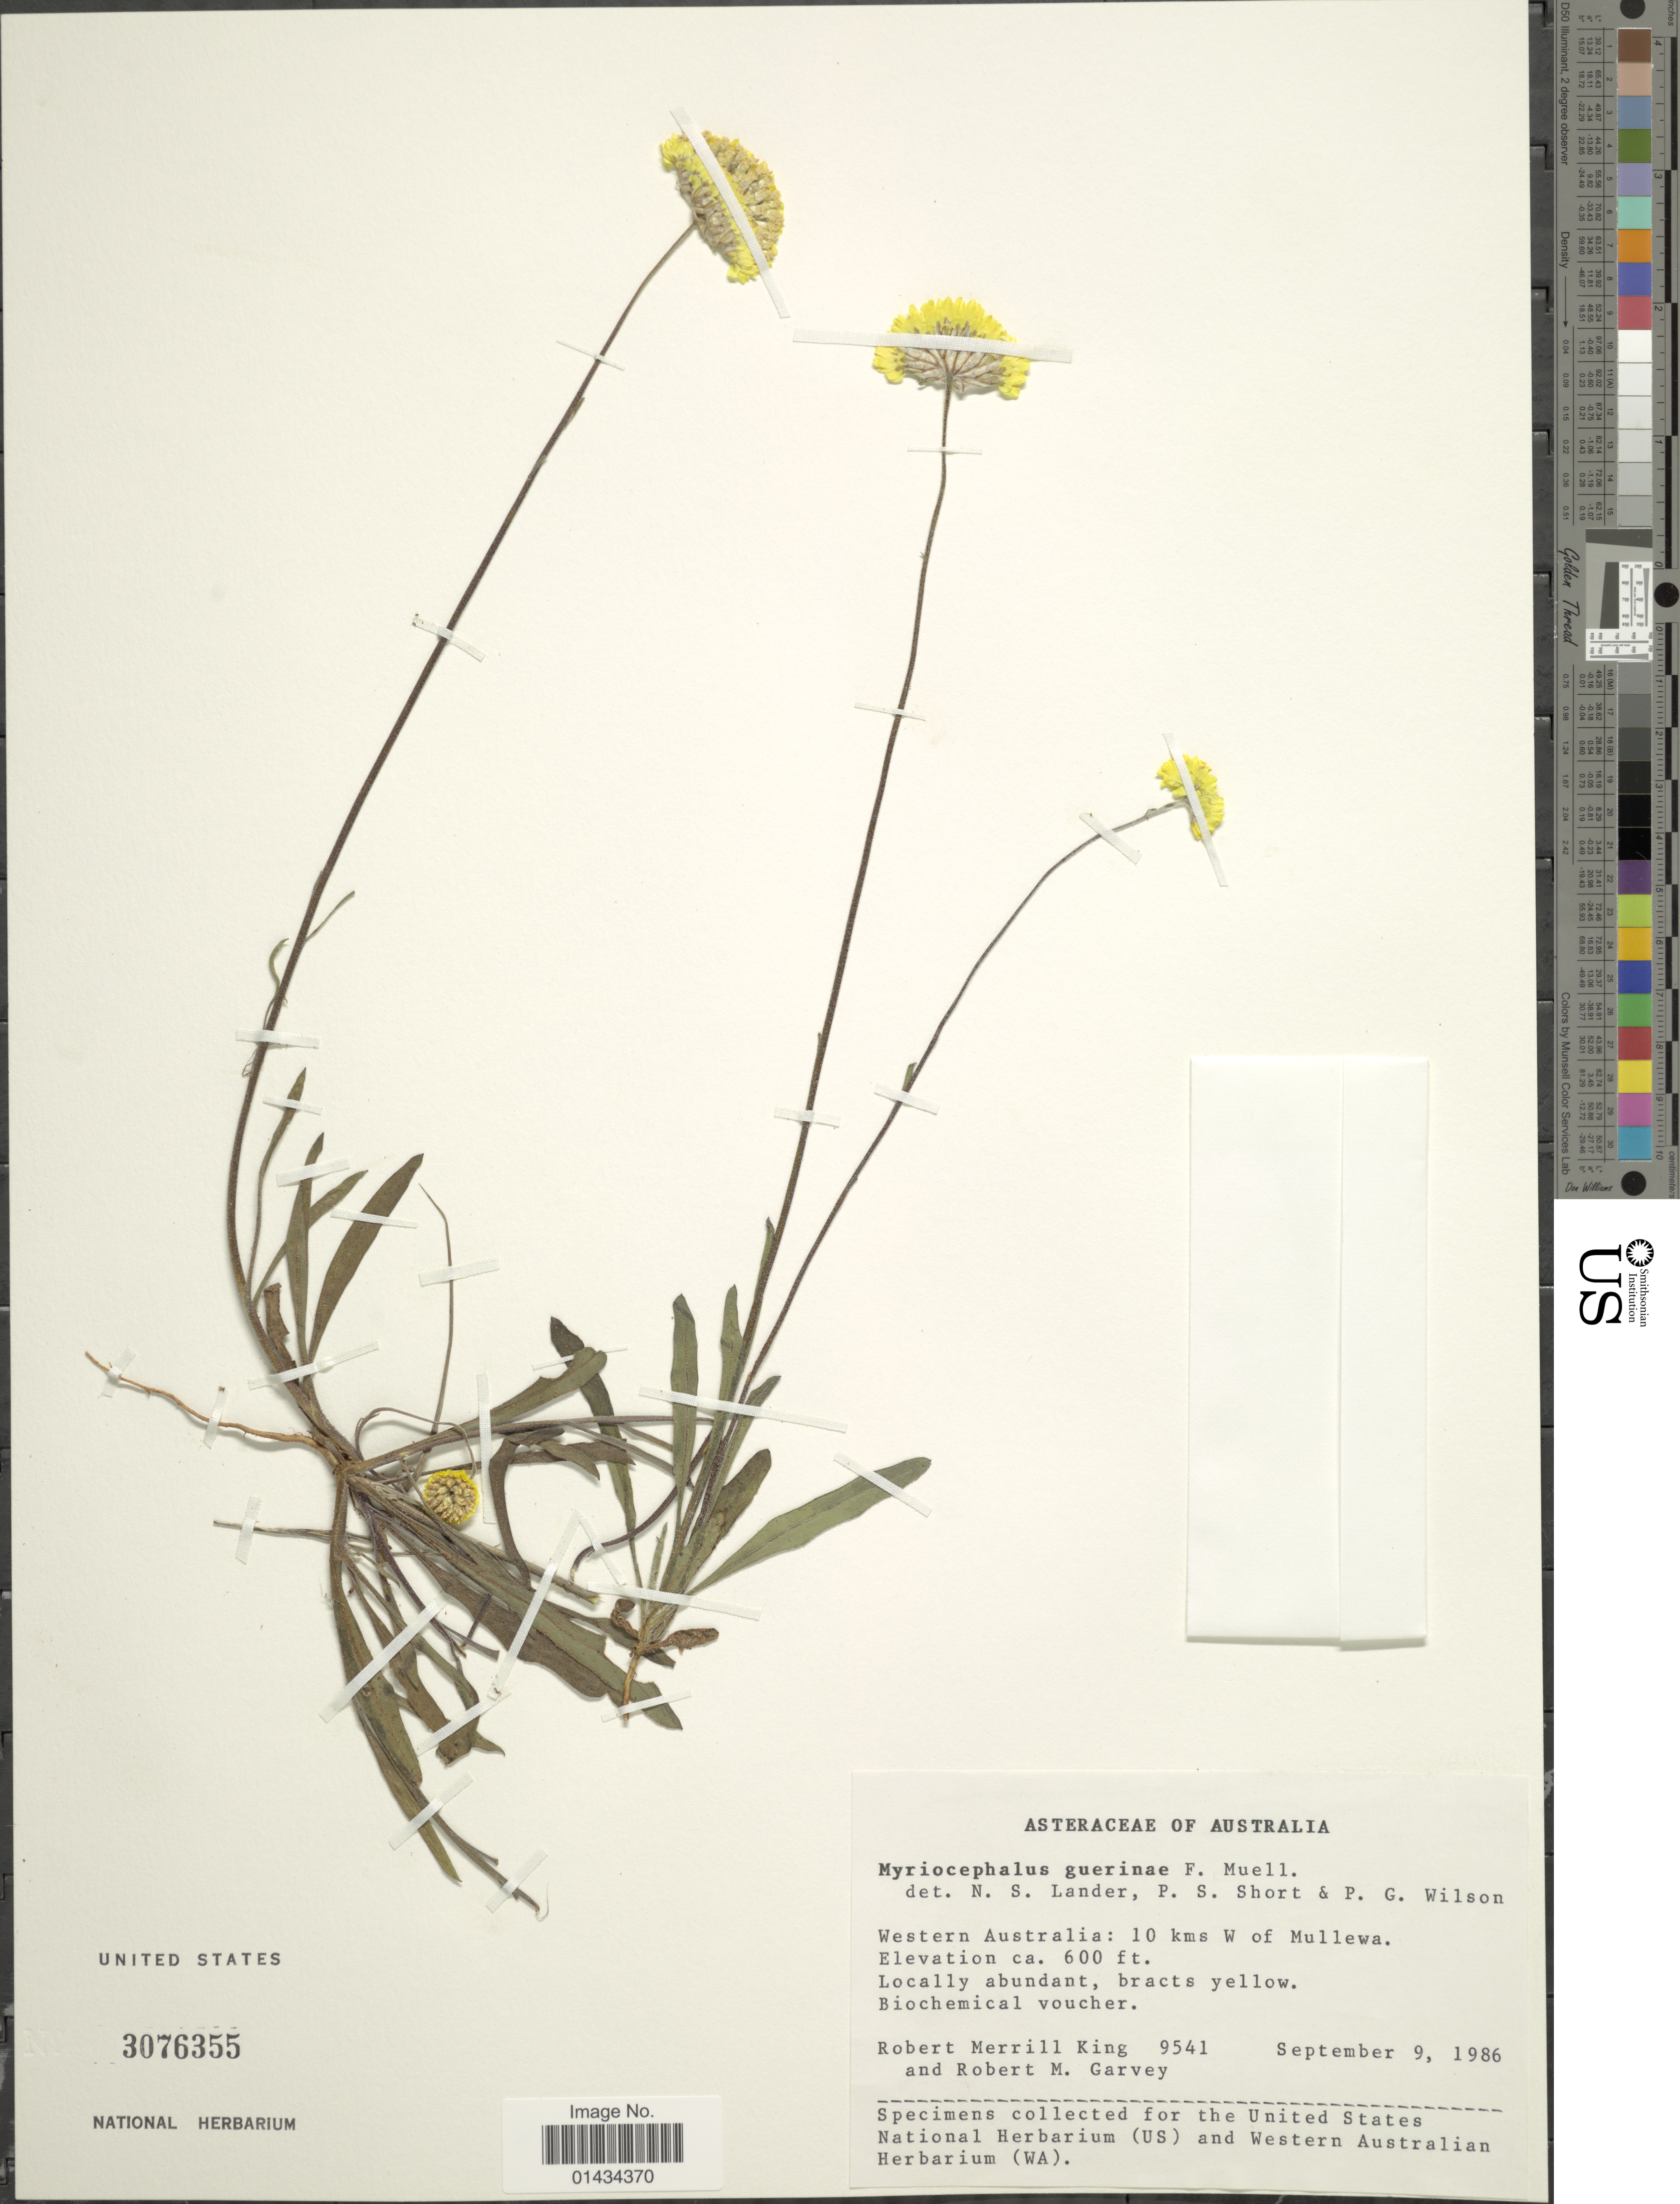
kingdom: Plantae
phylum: Tracheophyta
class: Magnoliopsida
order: Asterales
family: Asteraceae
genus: Myriocephalus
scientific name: Myriocephalus guerinae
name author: F. Muell.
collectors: R. M. King & R. Garvey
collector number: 9541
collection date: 1986-09-09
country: Australia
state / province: Western Australia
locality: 10 kms W of Mullewa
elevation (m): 183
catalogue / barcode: US 3076355